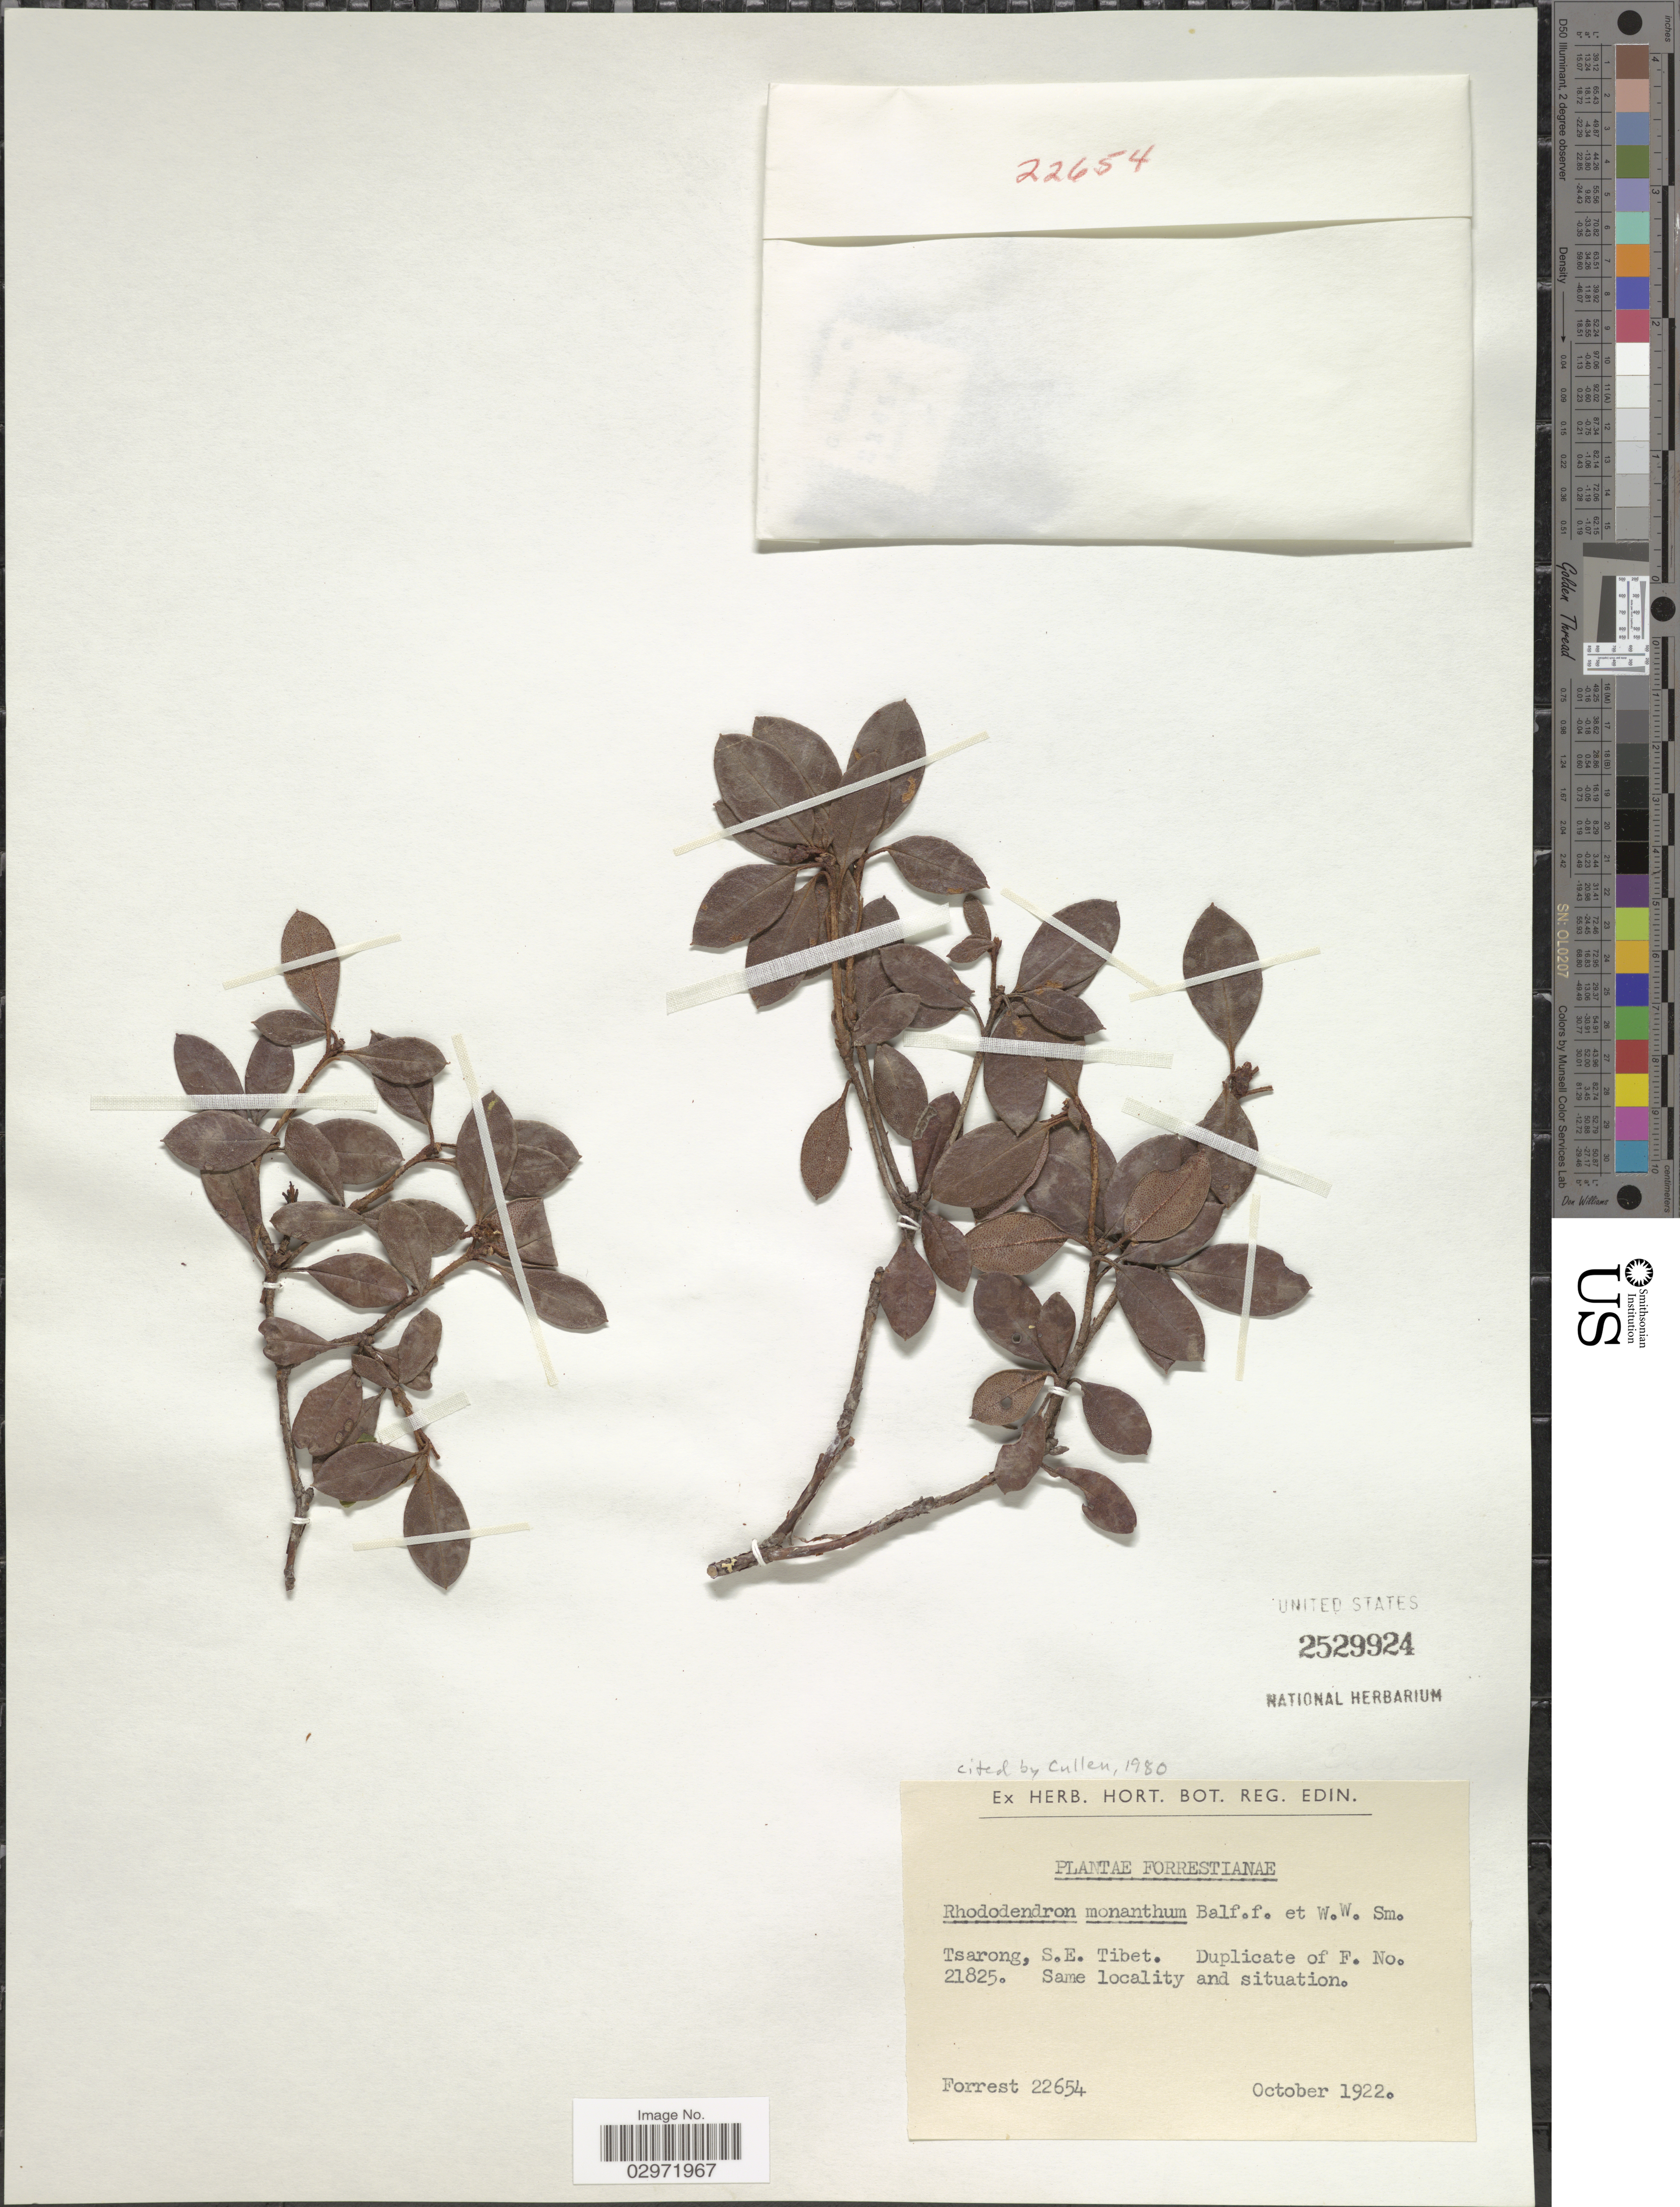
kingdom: Plantae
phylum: Tracheophyta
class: Magnoliopsida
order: Ericales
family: Ericaceae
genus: Rhododendron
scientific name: Rhododendron monanthum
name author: Balf. f. & W.W. Sm.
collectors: -. Forrest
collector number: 22654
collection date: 1922-10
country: China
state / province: Xizang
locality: Tsarong, S.E. Tibet.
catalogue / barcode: US 2529924